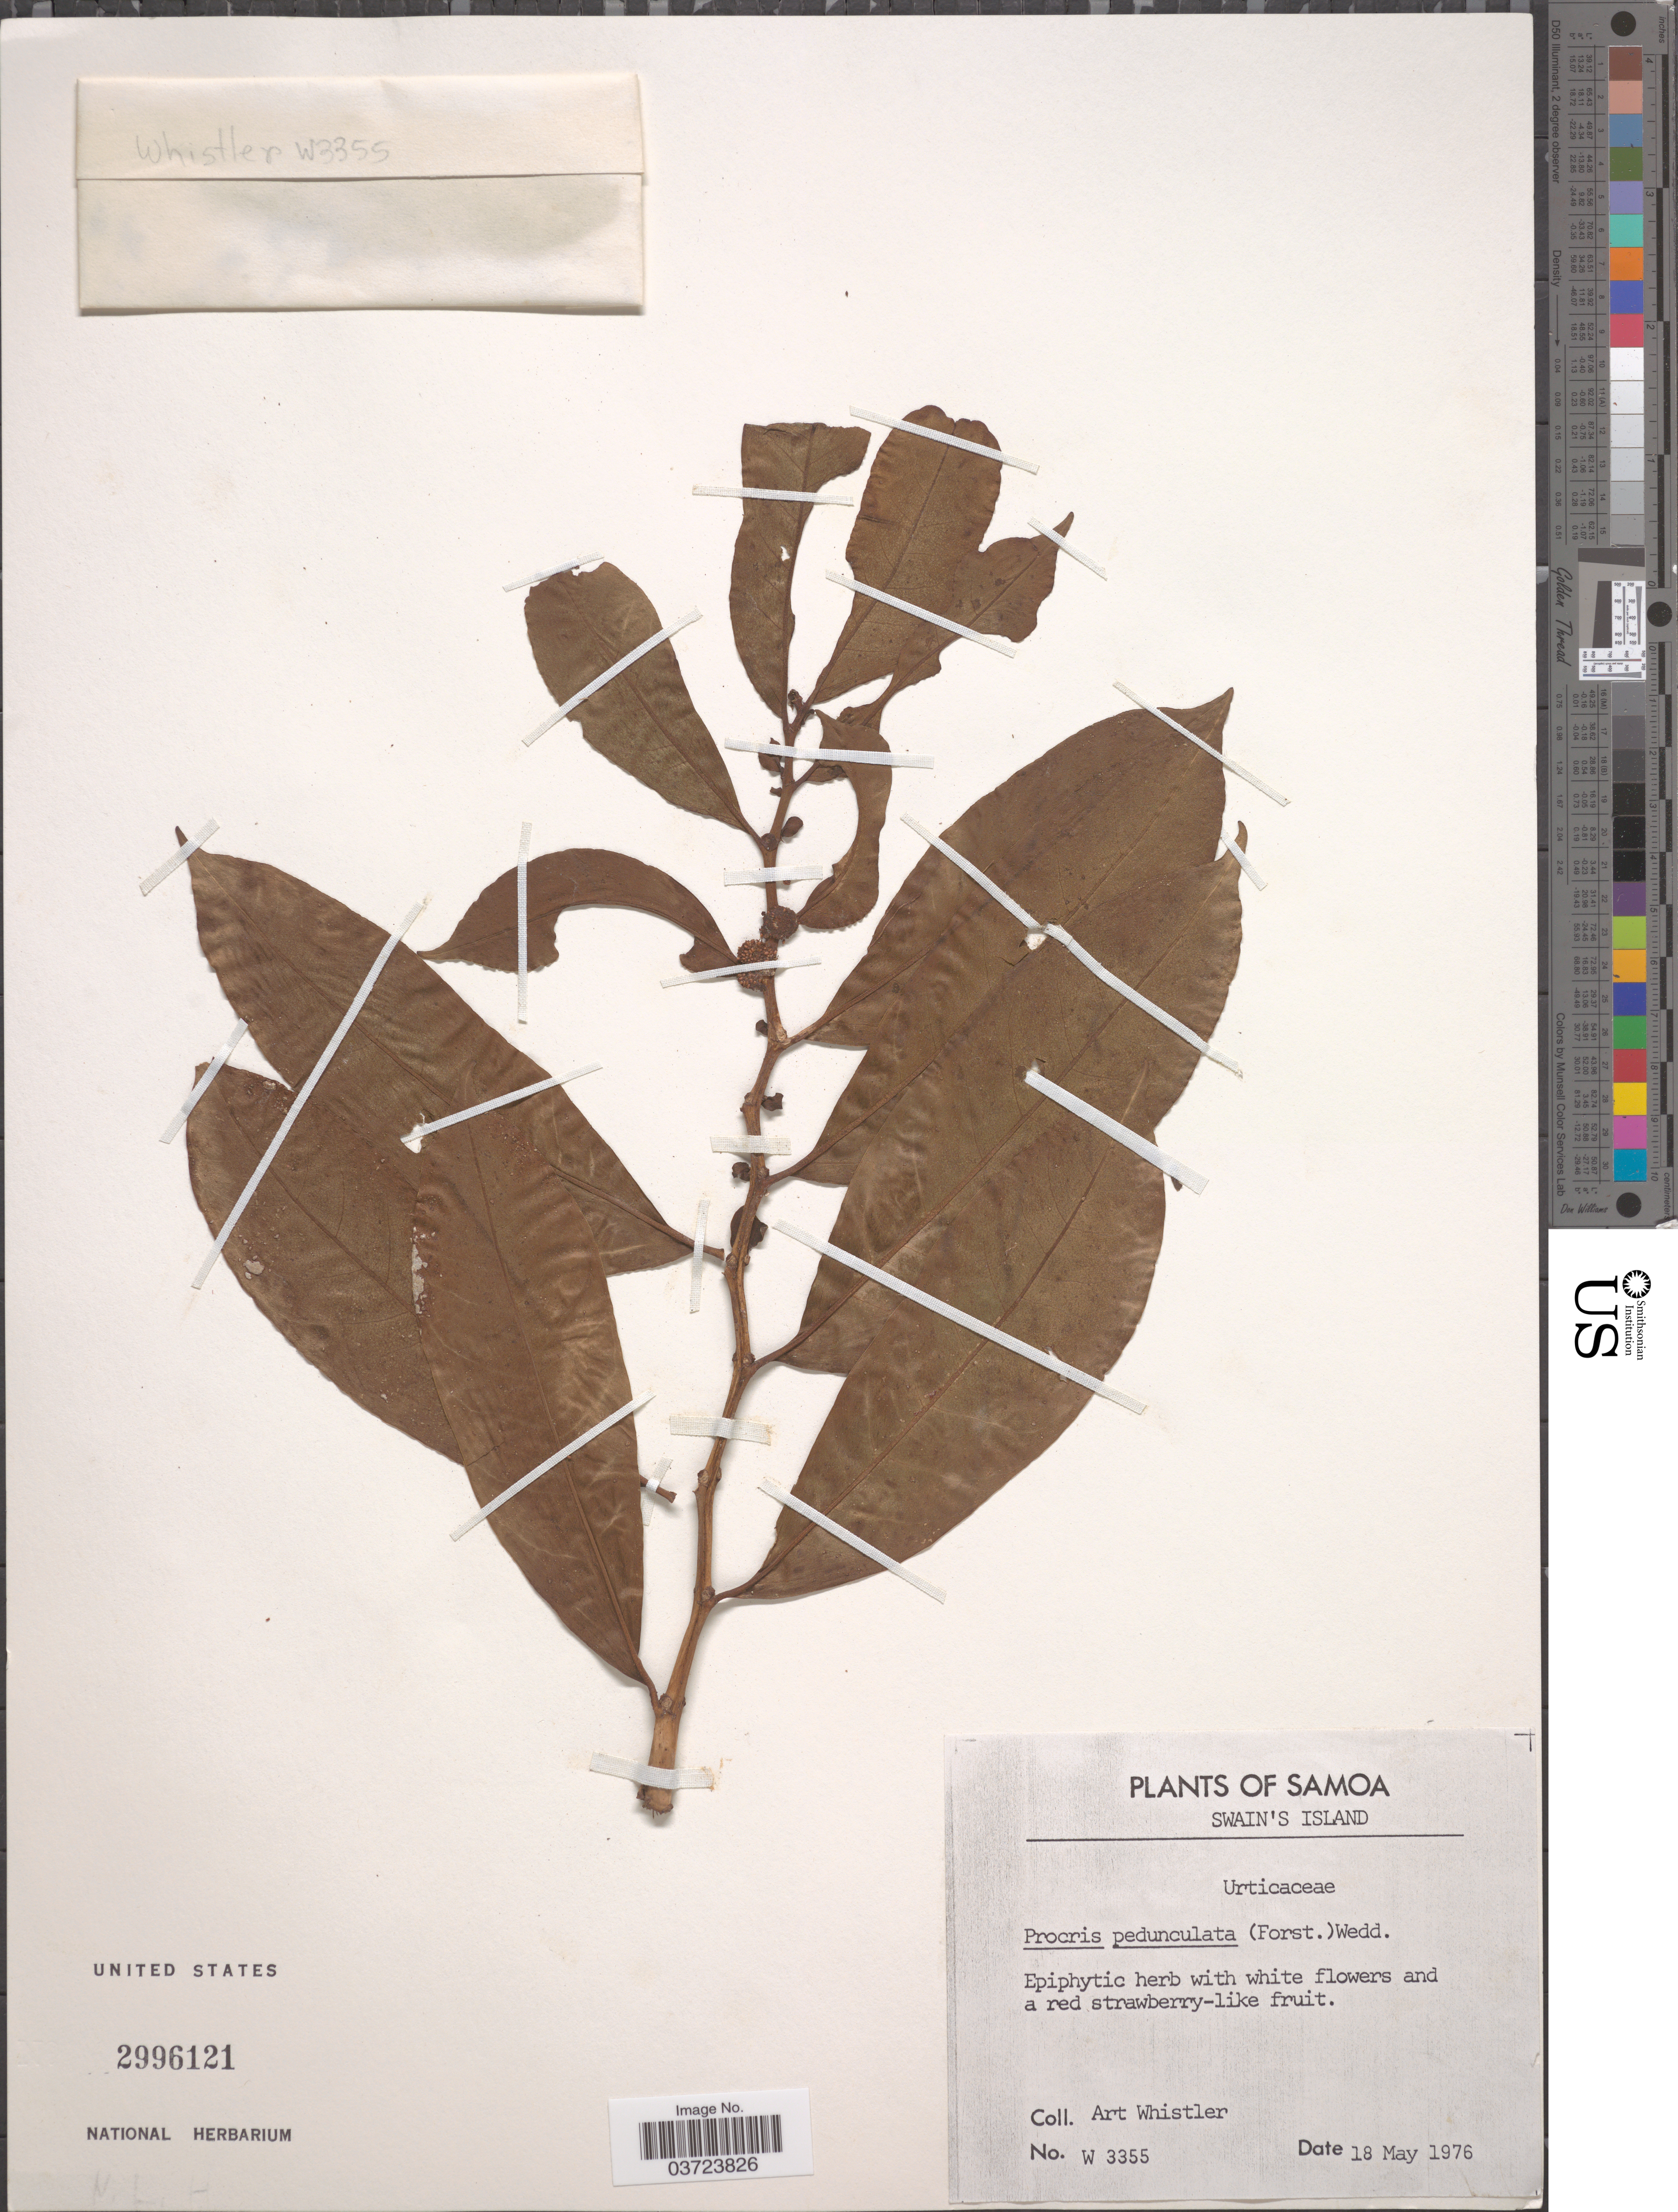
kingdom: Plantae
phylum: Tracheophyta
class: Magnoliopsida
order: Rosales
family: Urticaceae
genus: Procris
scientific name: Procris pedunculata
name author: (J.R. Forst. & G. Forst.) Wedd.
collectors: A. Whistler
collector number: W3355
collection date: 1976-05-18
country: American Samoa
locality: Samoa. Swain's Island.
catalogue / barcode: US 2996121